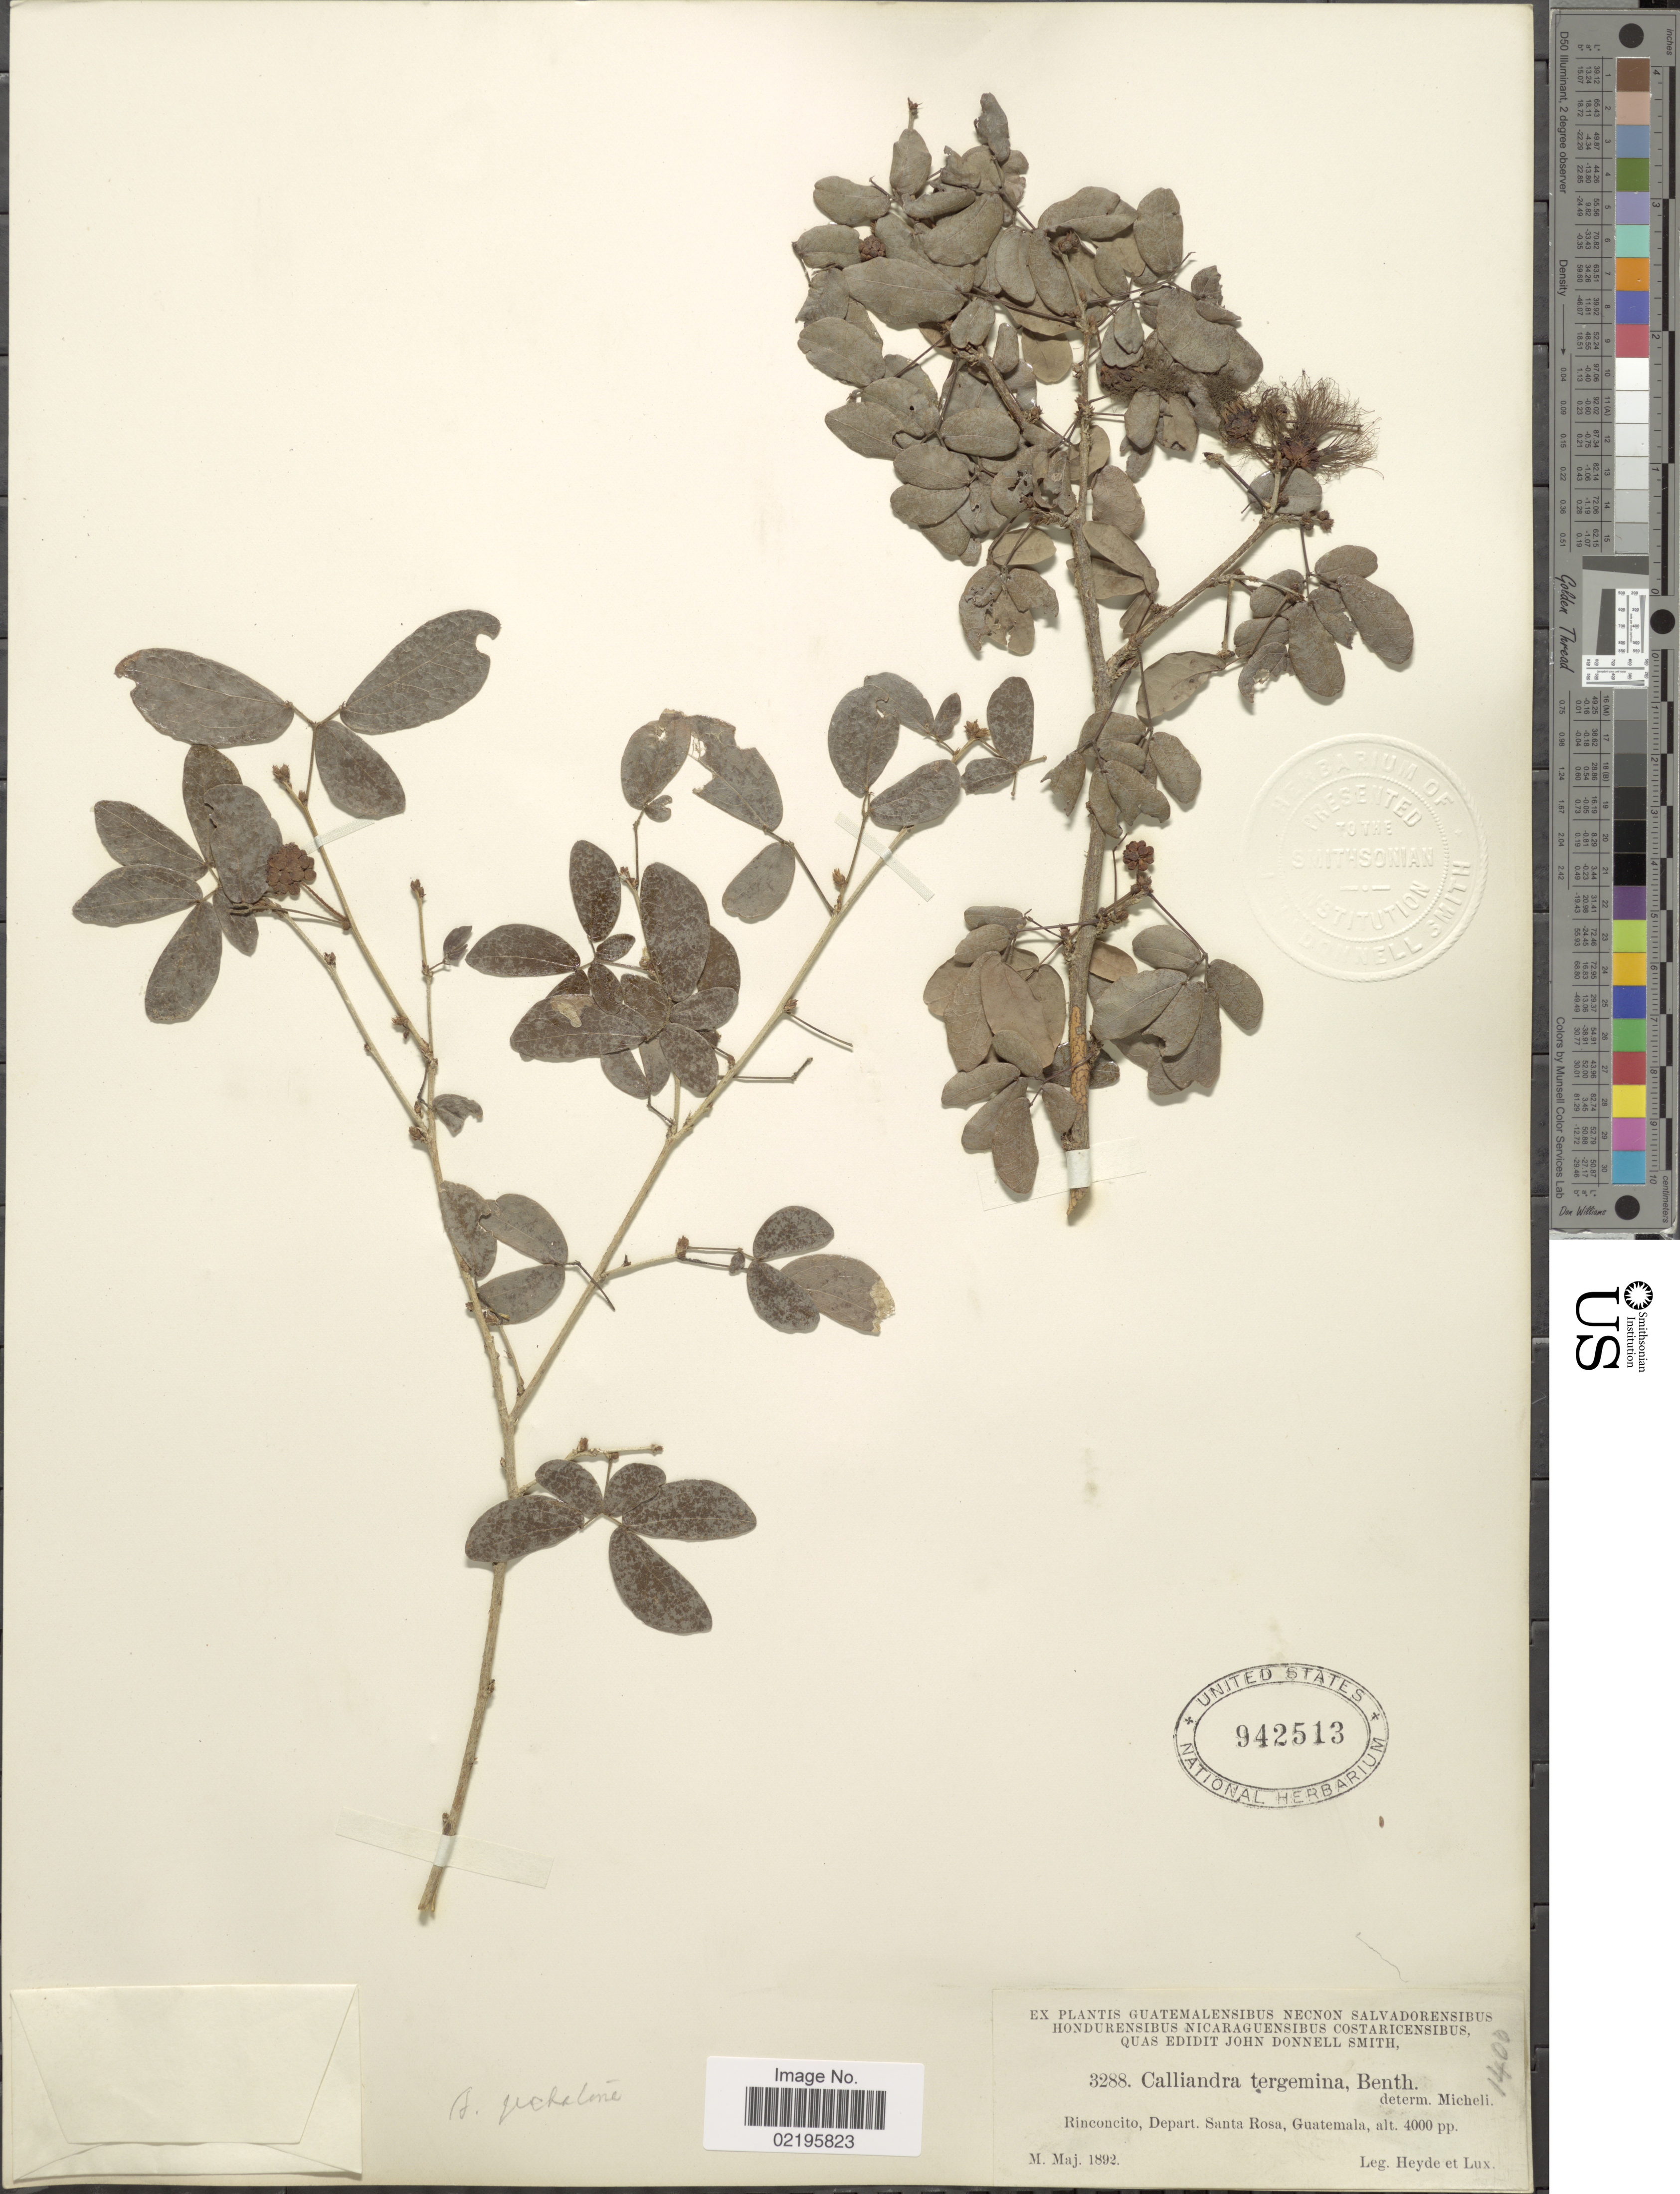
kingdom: Plantae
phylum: Tracheophyta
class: Magnoliopsida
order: Fabales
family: Fabaceae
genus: Calliandra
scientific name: Calliandra emarginata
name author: (Willd.) Benth.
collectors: Heyde & Lux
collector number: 3288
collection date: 1892-05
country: Guatemala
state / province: Santa Rosa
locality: Rinconcito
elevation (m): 1219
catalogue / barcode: US 942513